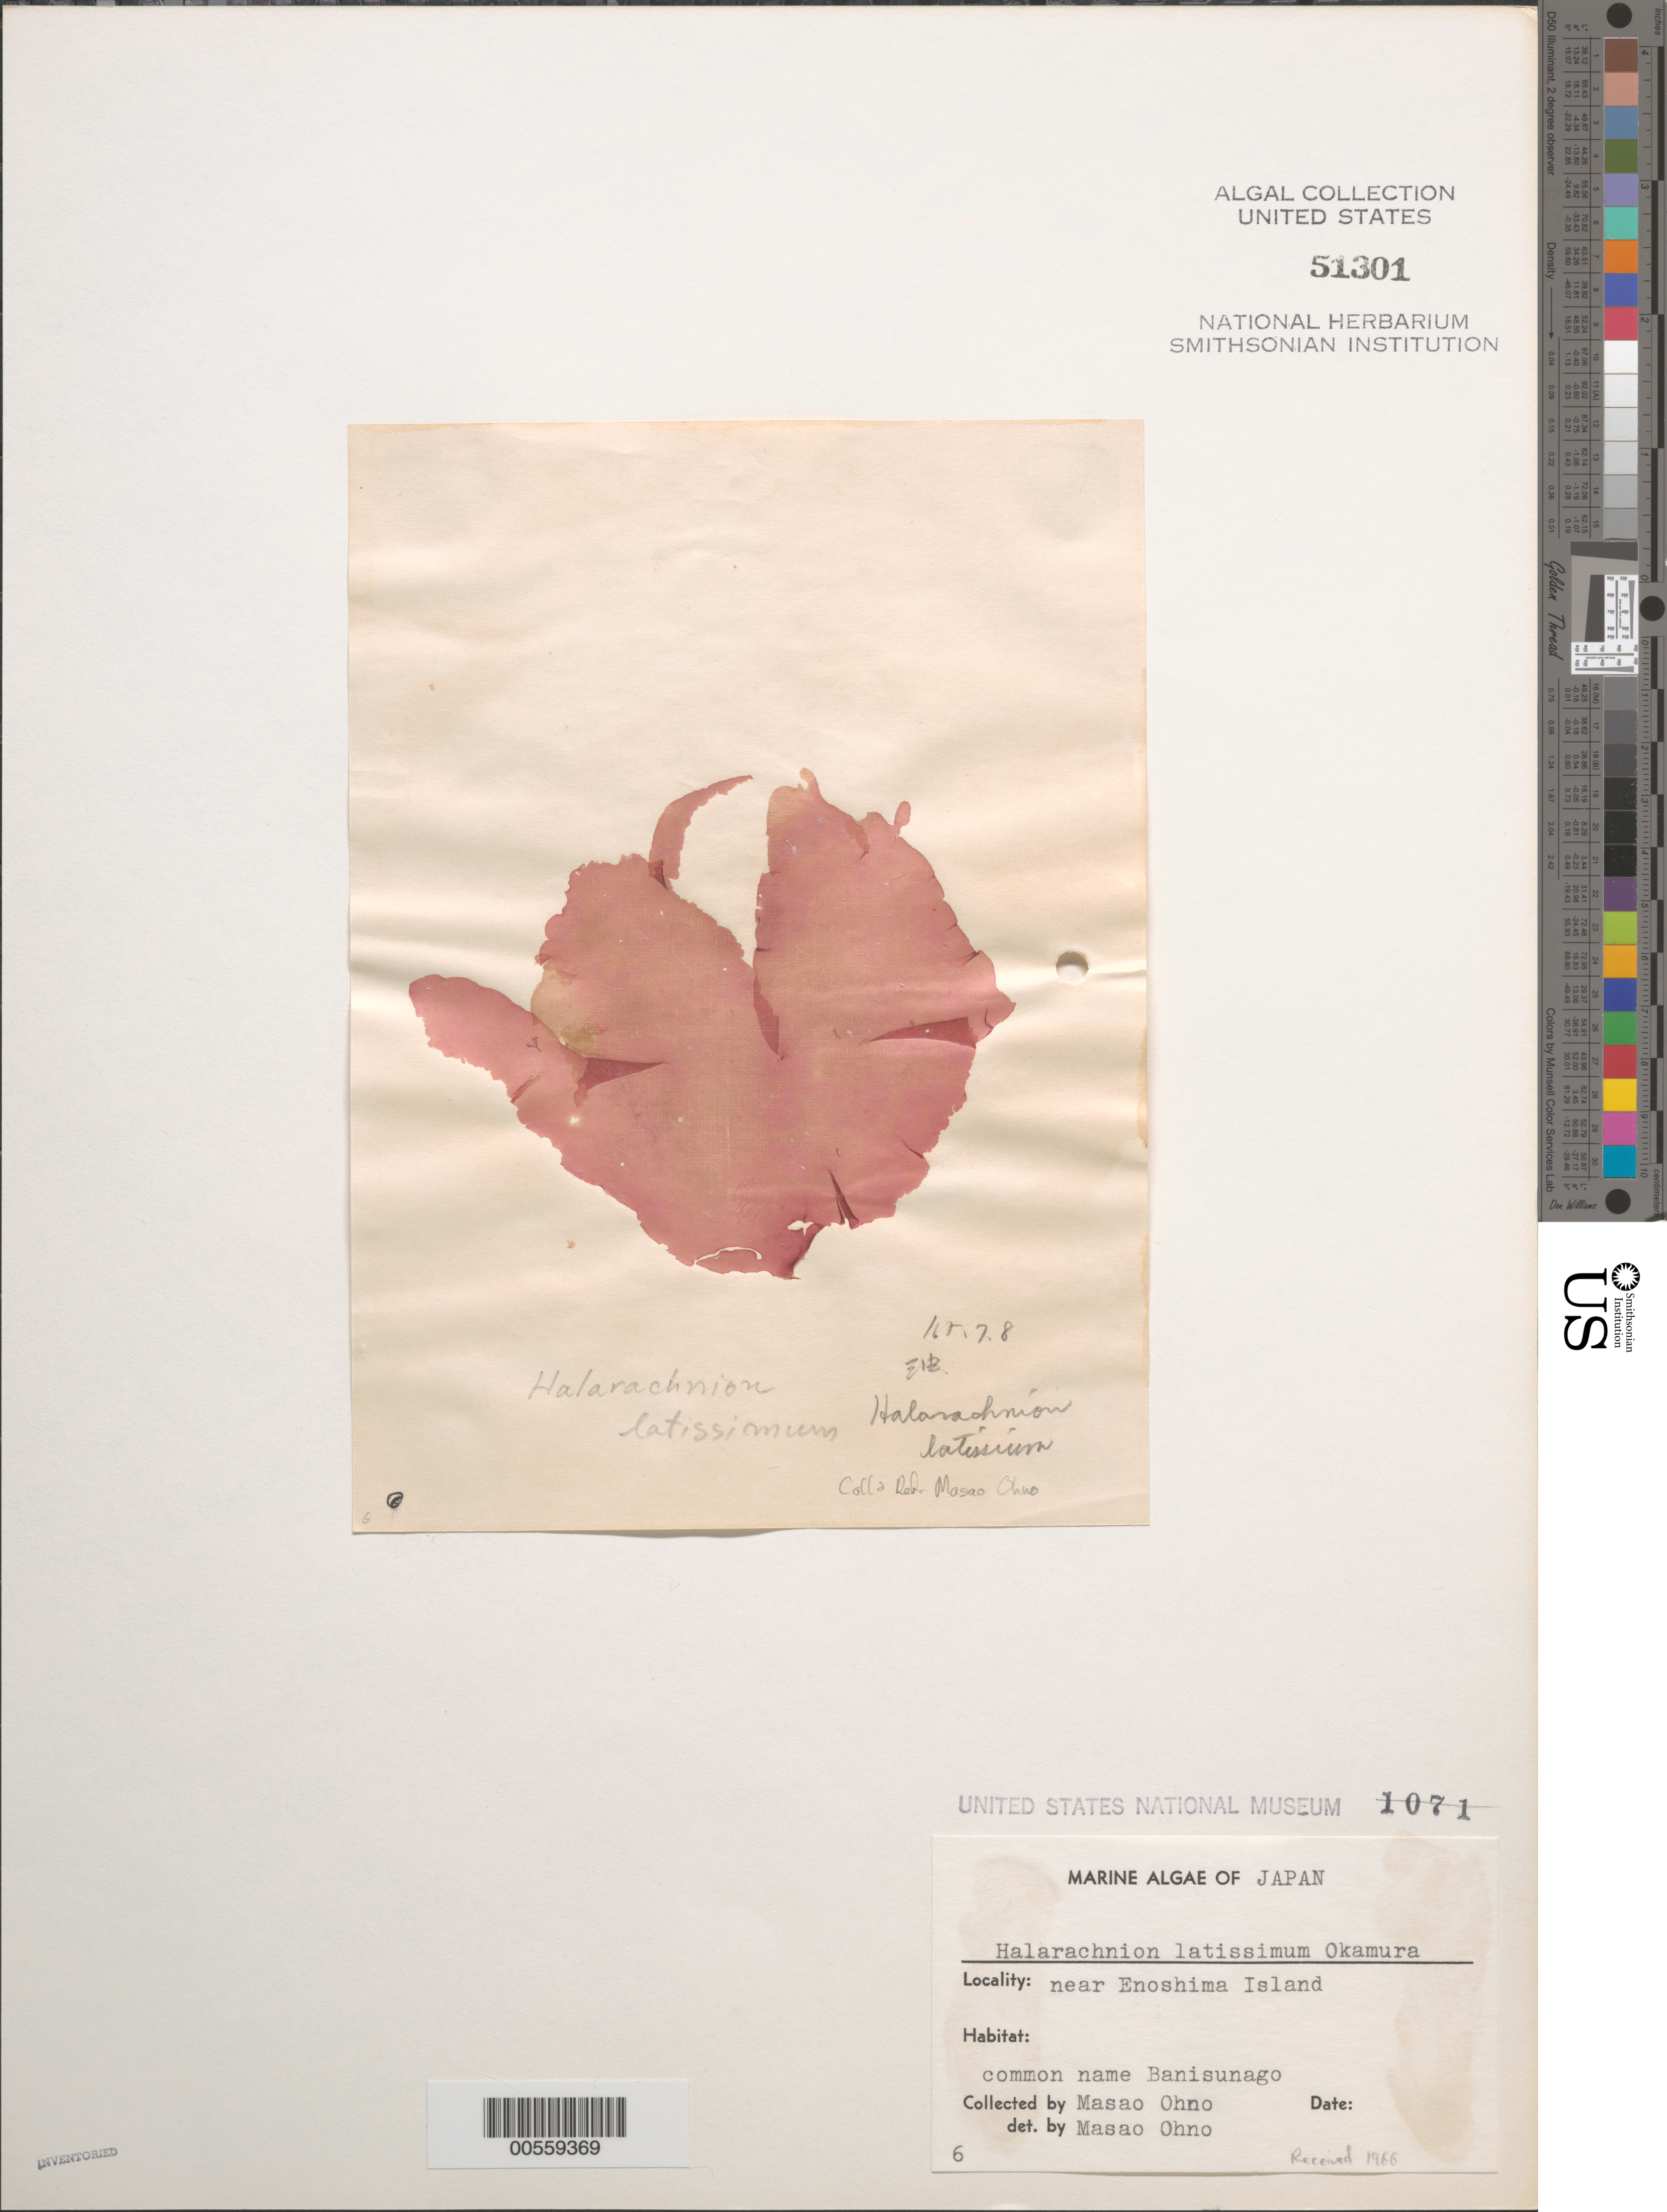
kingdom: Plantae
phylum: Rhodophyta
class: Florideophyceae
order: Gigartinales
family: Furcellariaceae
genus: Halarachnion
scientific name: Halarachnion latissimum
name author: Okamura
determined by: Ohno, M.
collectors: M. Ohno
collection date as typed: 08 Jul 1965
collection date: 1965-07-08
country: Japan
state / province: Kanagawa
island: Honshu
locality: Near Enoshima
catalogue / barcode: US 51301